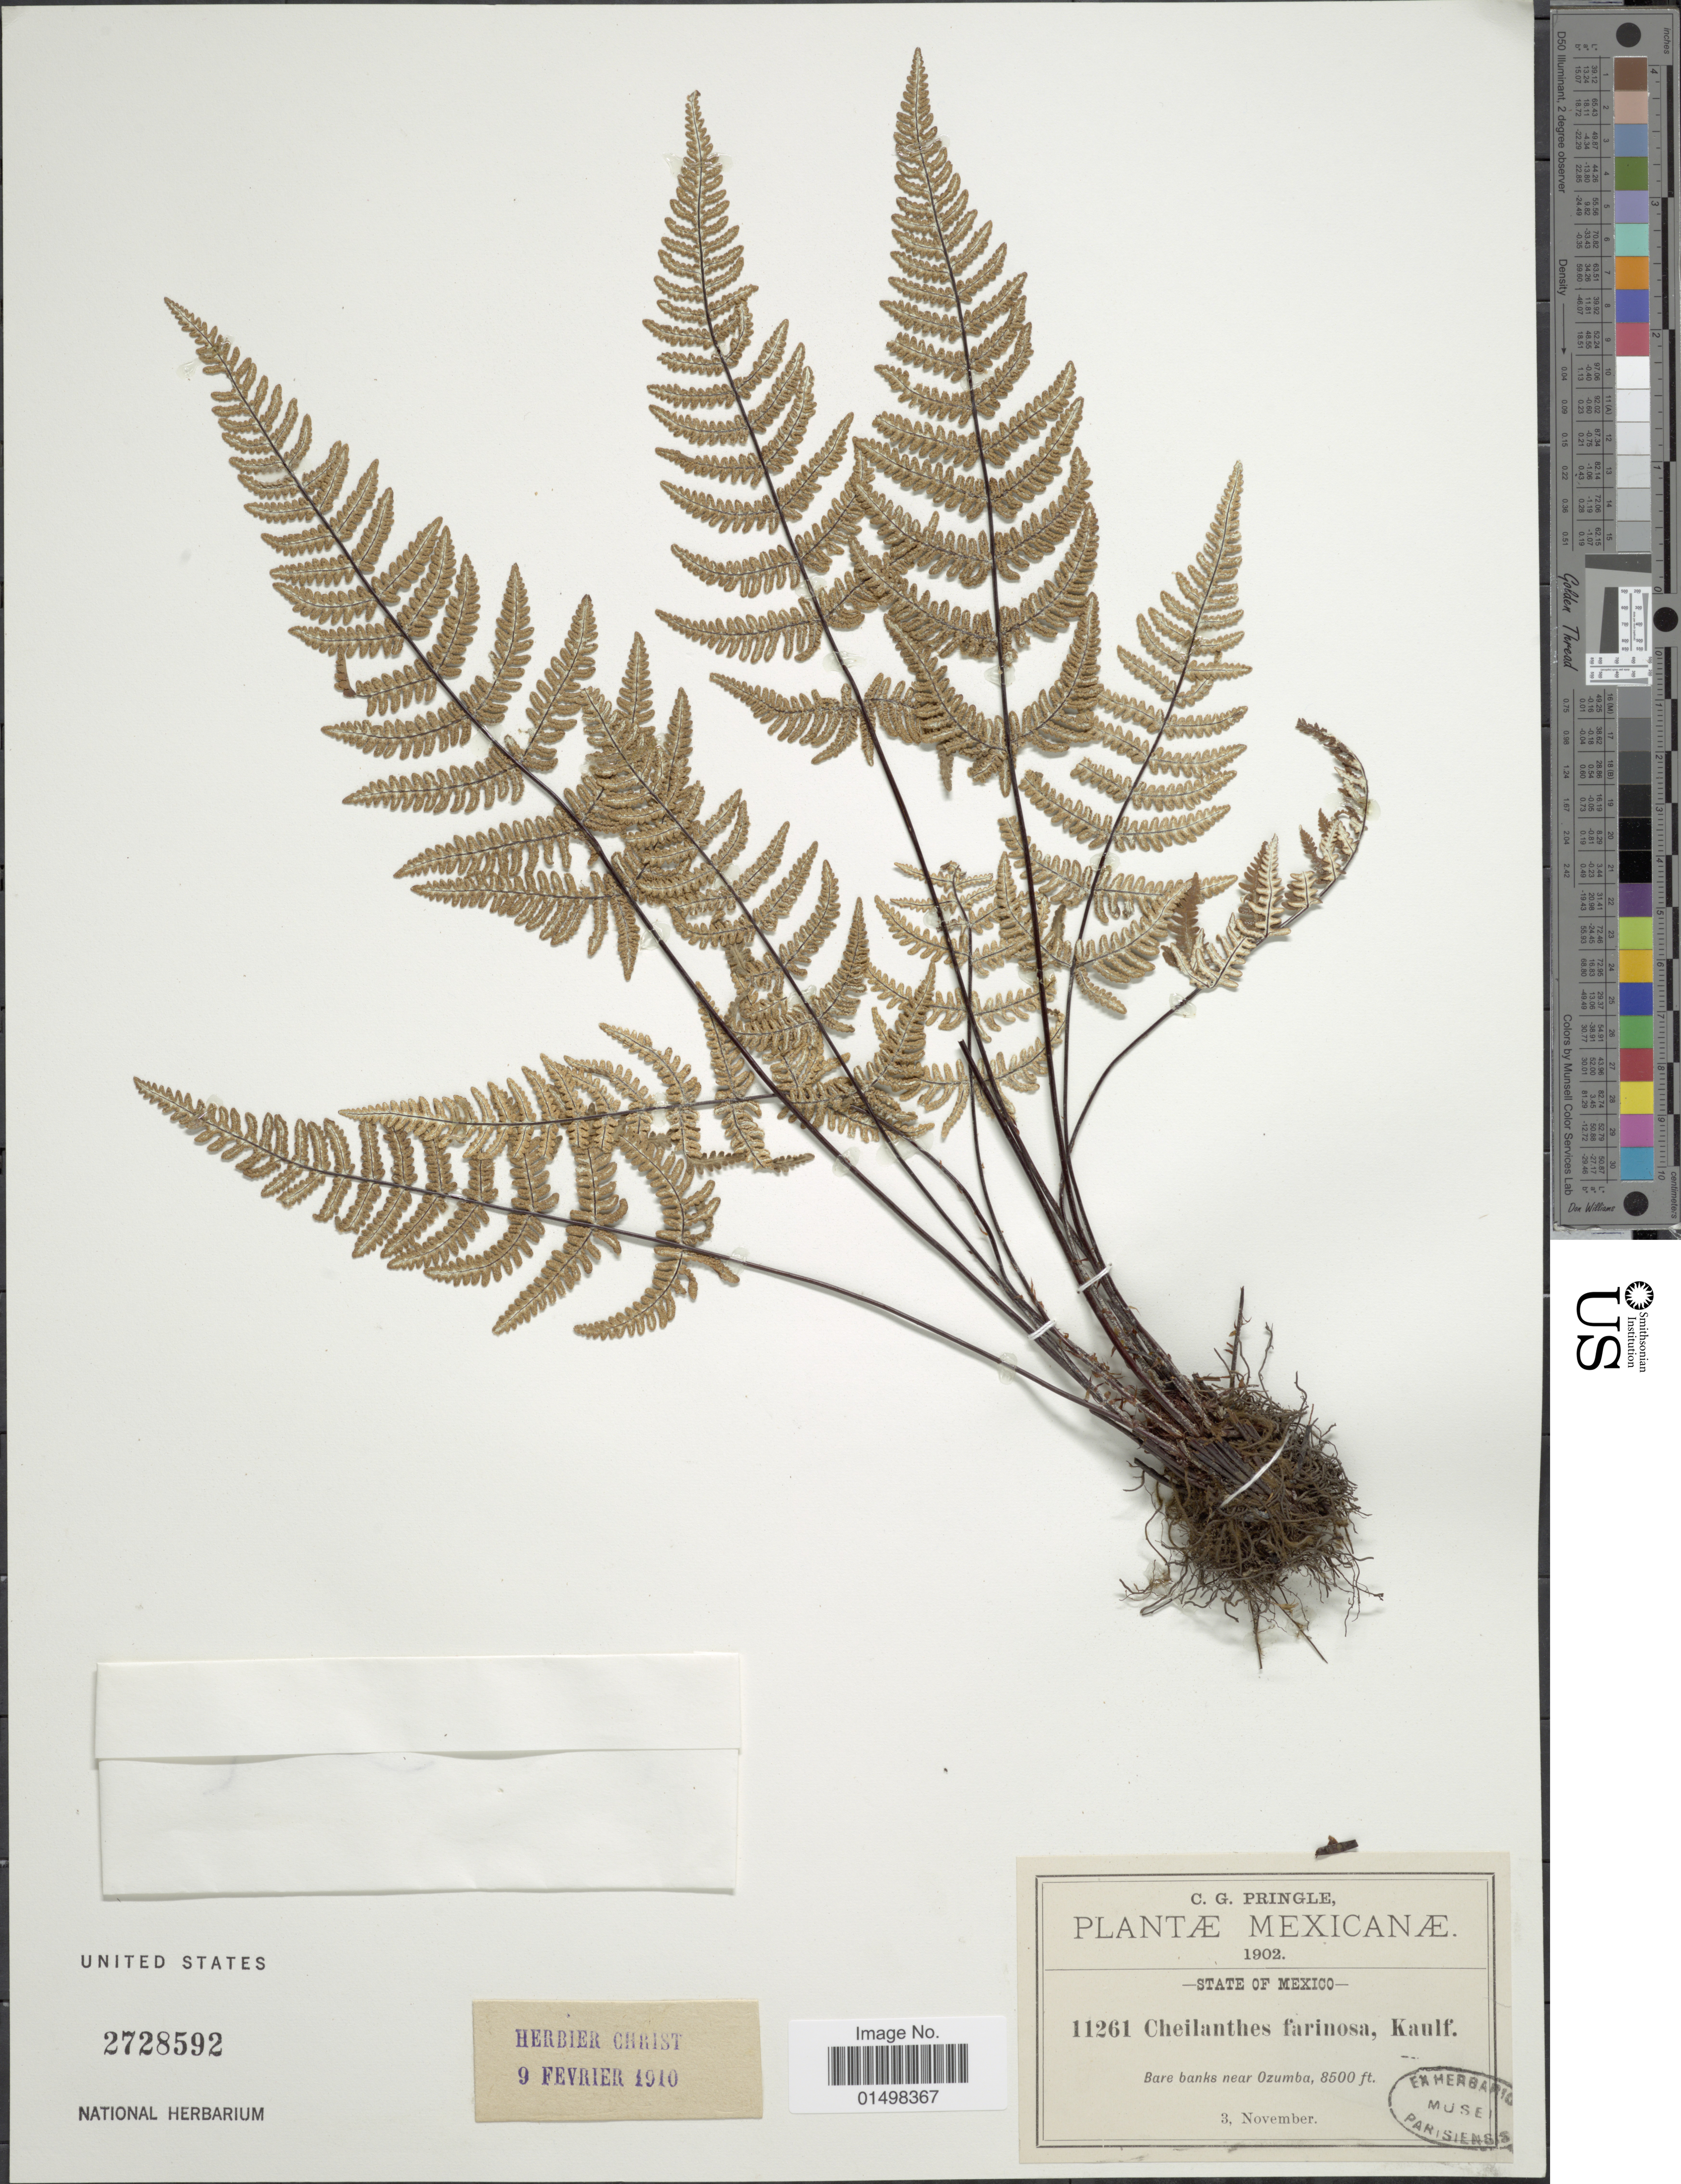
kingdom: Plantae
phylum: Tracheophyta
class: Polypodiopsida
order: Polypodiales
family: Pteridaceae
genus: Aleuritopteris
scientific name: Aleuritopteris farinosa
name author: (Forssk.) Fée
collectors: C. G. Pringle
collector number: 11261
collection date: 1902-11-03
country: Mexico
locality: State of Mexico. Bare banks near Ozumba.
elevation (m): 2591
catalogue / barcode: US 2728592